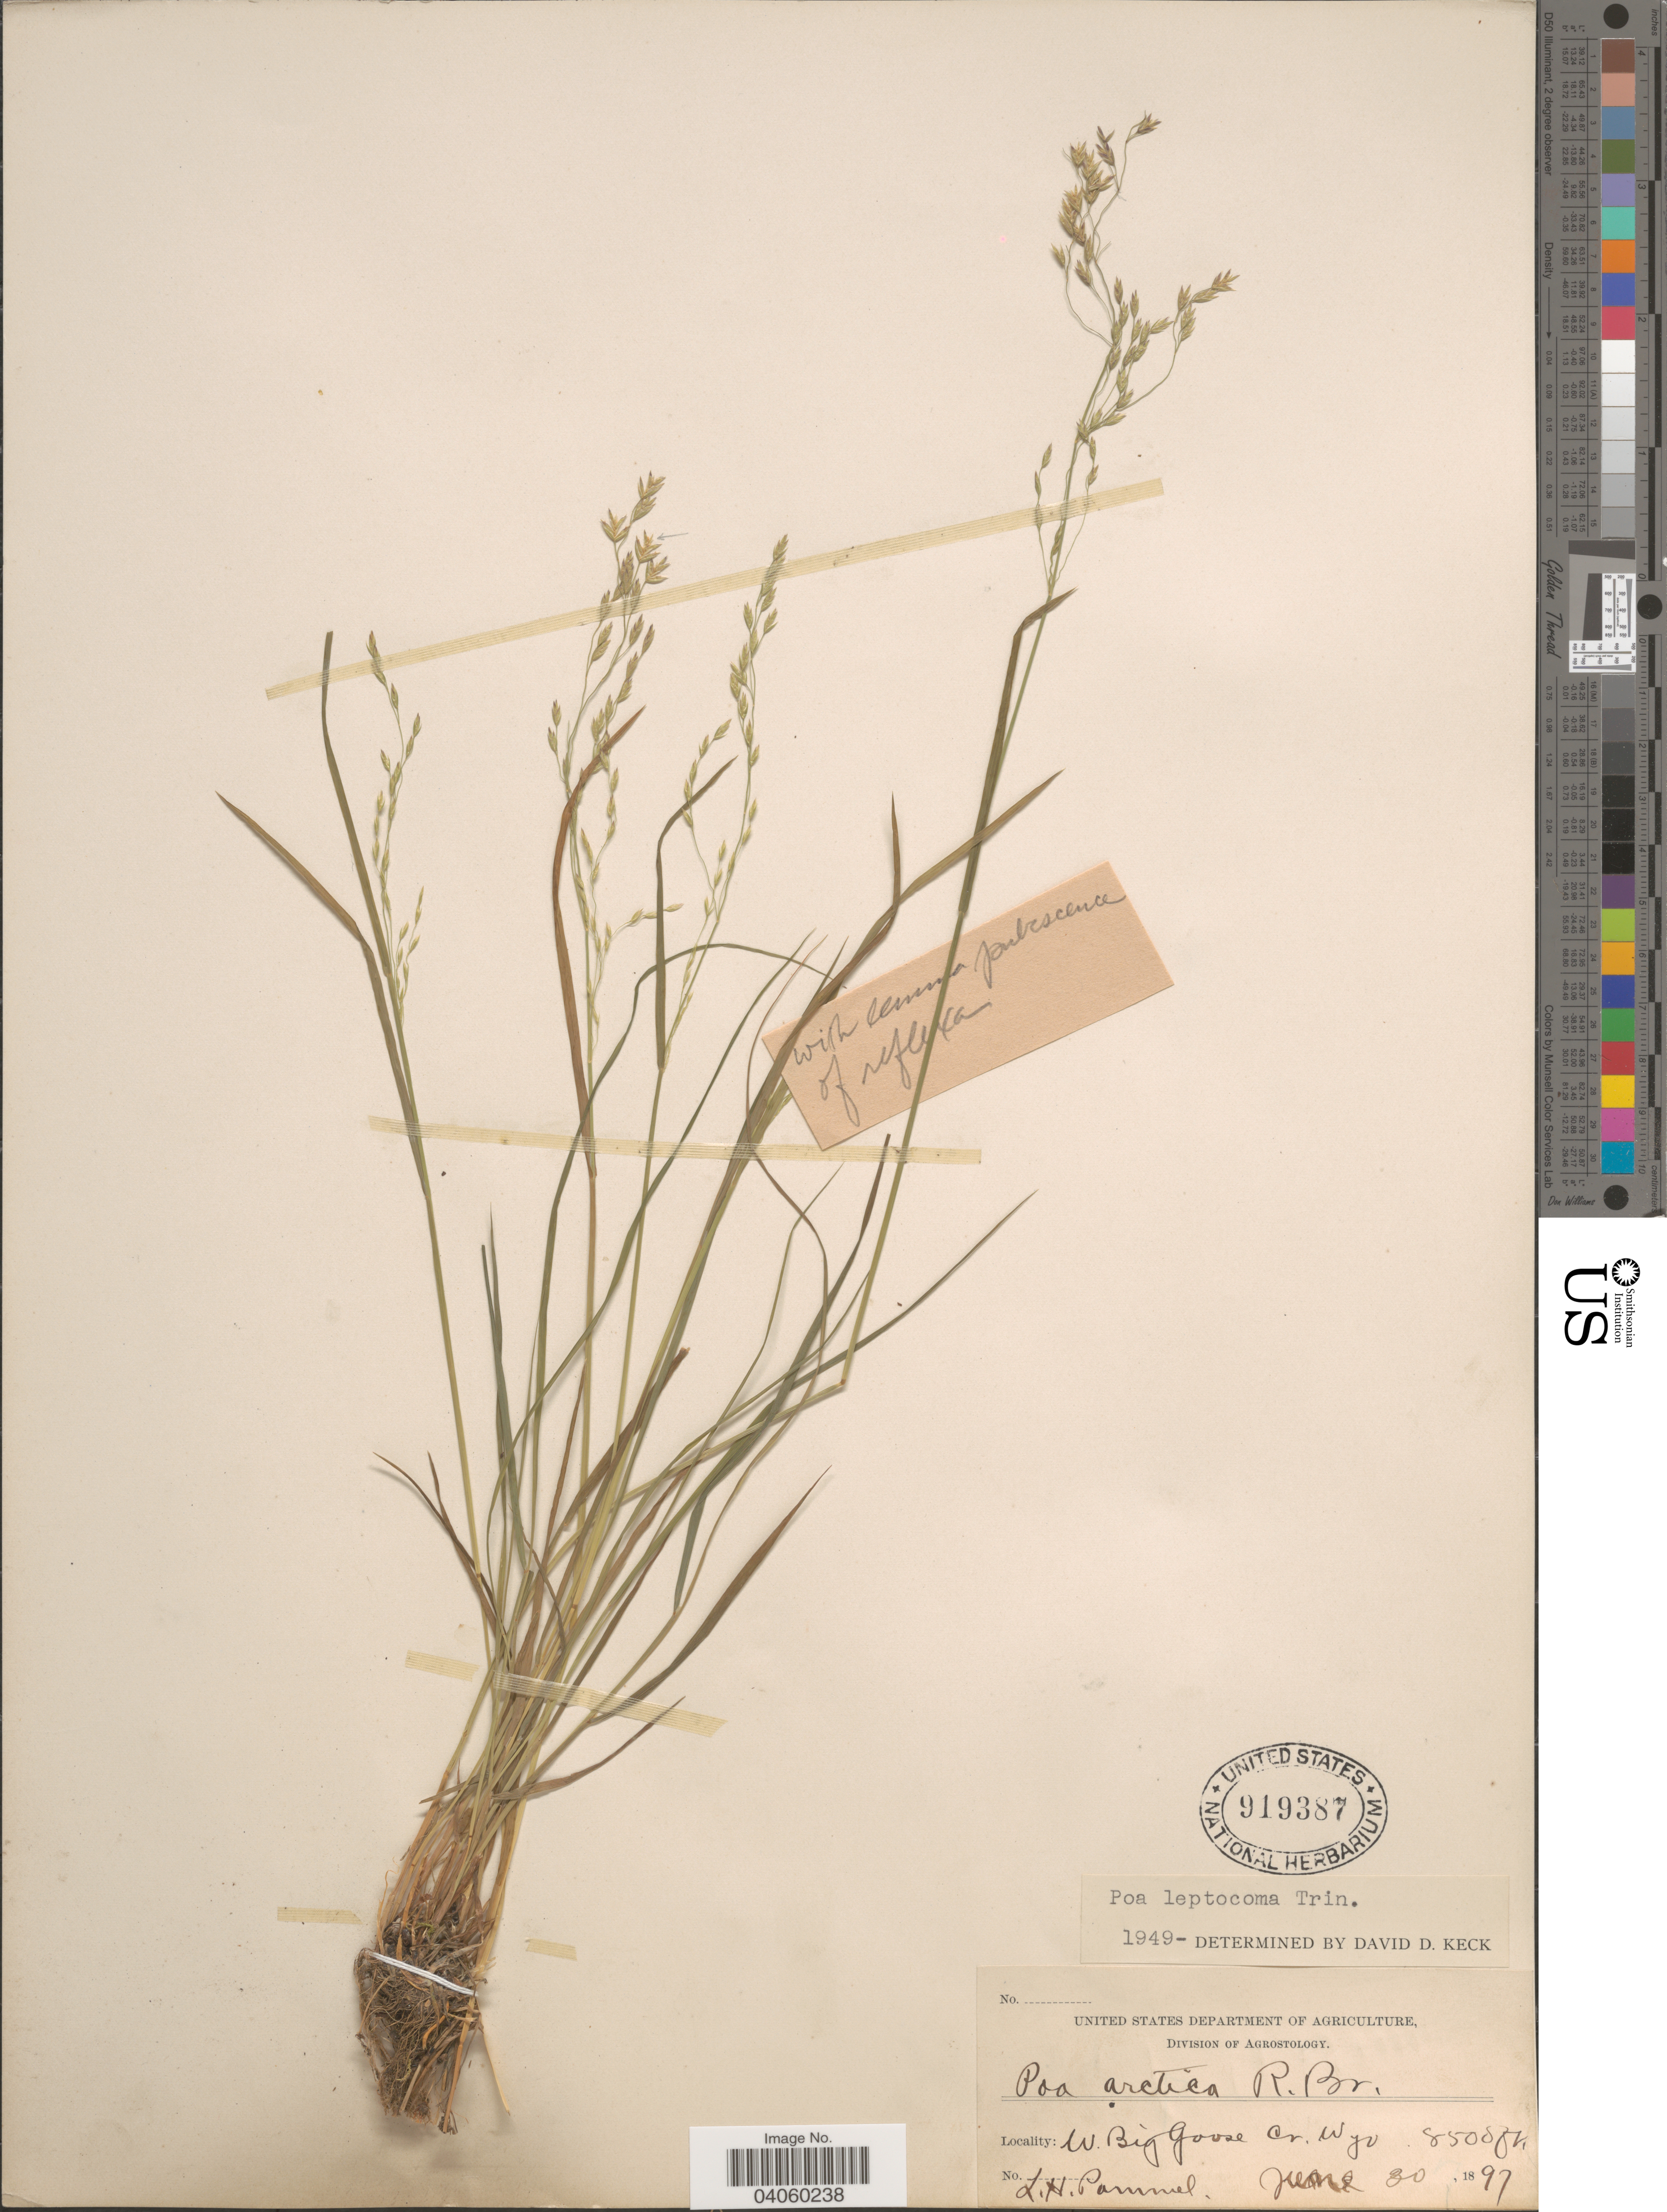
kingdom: Plantae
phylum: Tracheophyta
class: Liliopsida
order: Poales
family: Poaceae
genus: Poa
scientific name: Poa leptocoma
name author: Trin.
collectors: L. Pammel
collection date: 1897-06-30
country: United States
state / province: Wyoming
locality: W. Big Goose Cr.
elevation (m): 2591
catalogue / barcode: US 919387